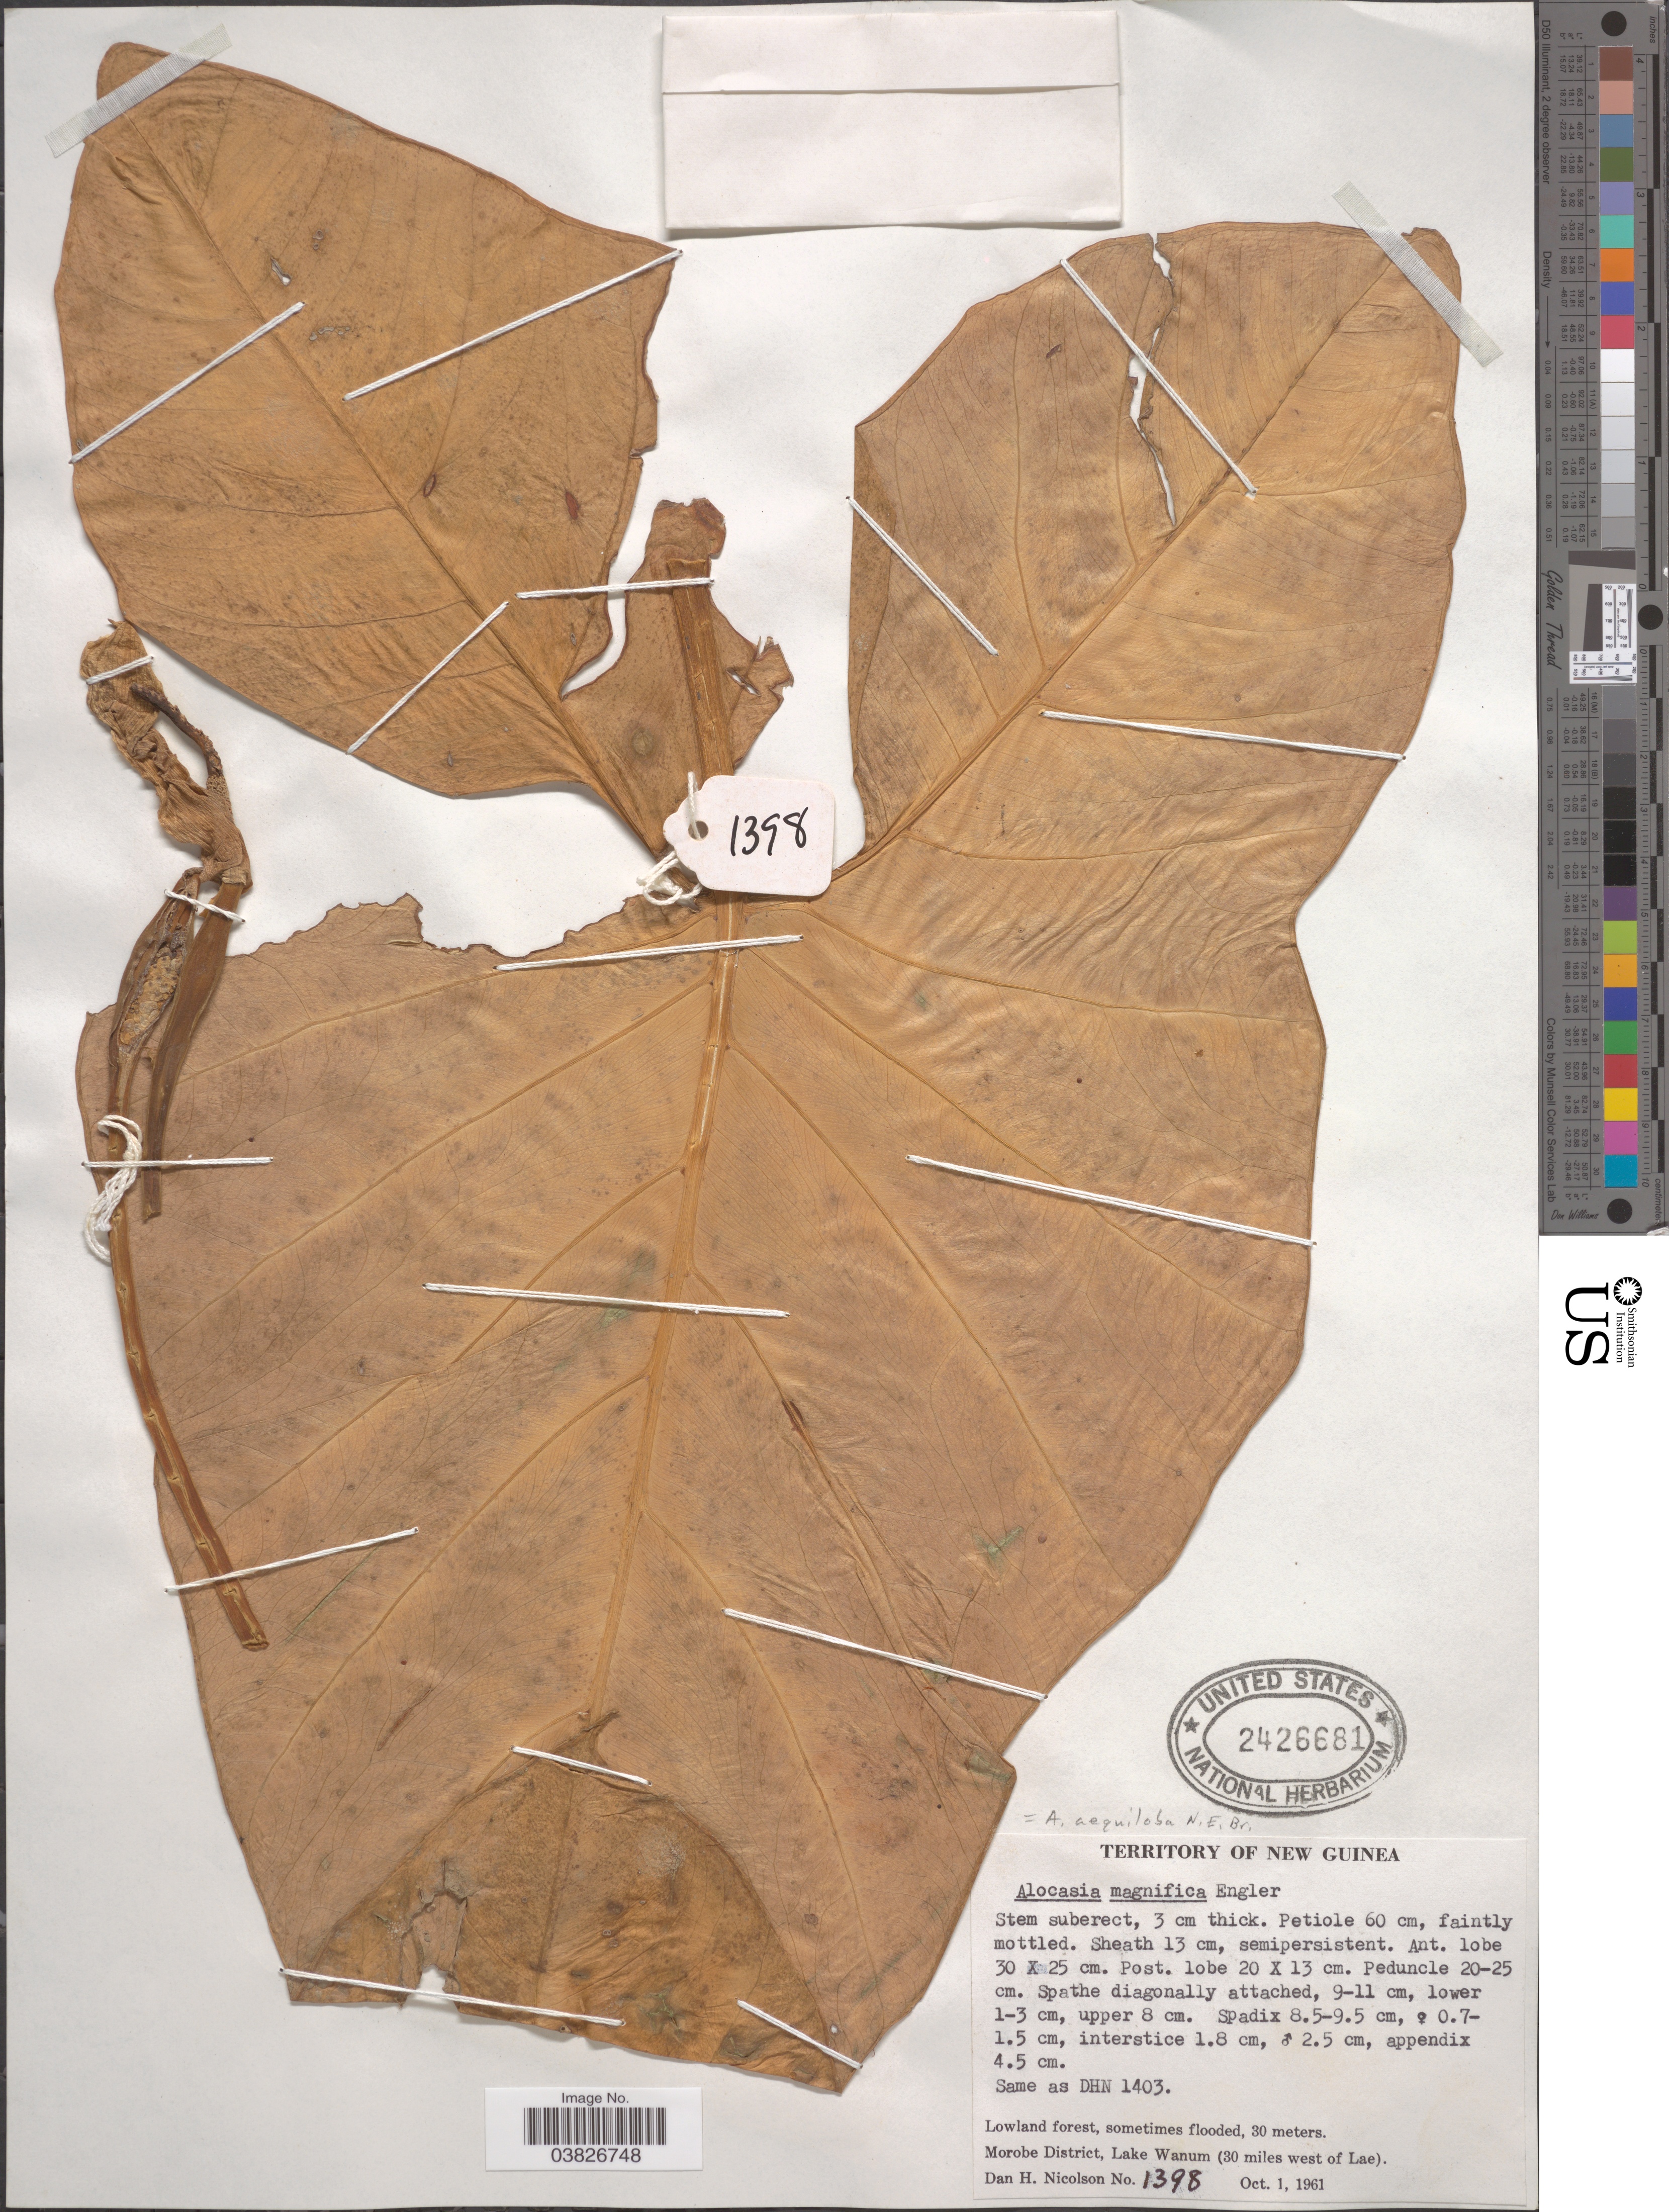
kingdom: Plantae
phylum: Tracheophyta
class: Liliopsida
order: Alismatales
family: Araceae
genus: Alocasia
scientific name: Alocasia aequiloba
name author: N.E. Br.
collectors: D. H. Nicolson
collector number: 1398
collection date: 1961-10-01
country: Papua New Guinea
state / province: Morobe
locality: Territory of New Guinea. Morobe District, Lake Wanum (30 miles west of Lae).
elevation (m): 30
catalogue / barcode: US 2426681